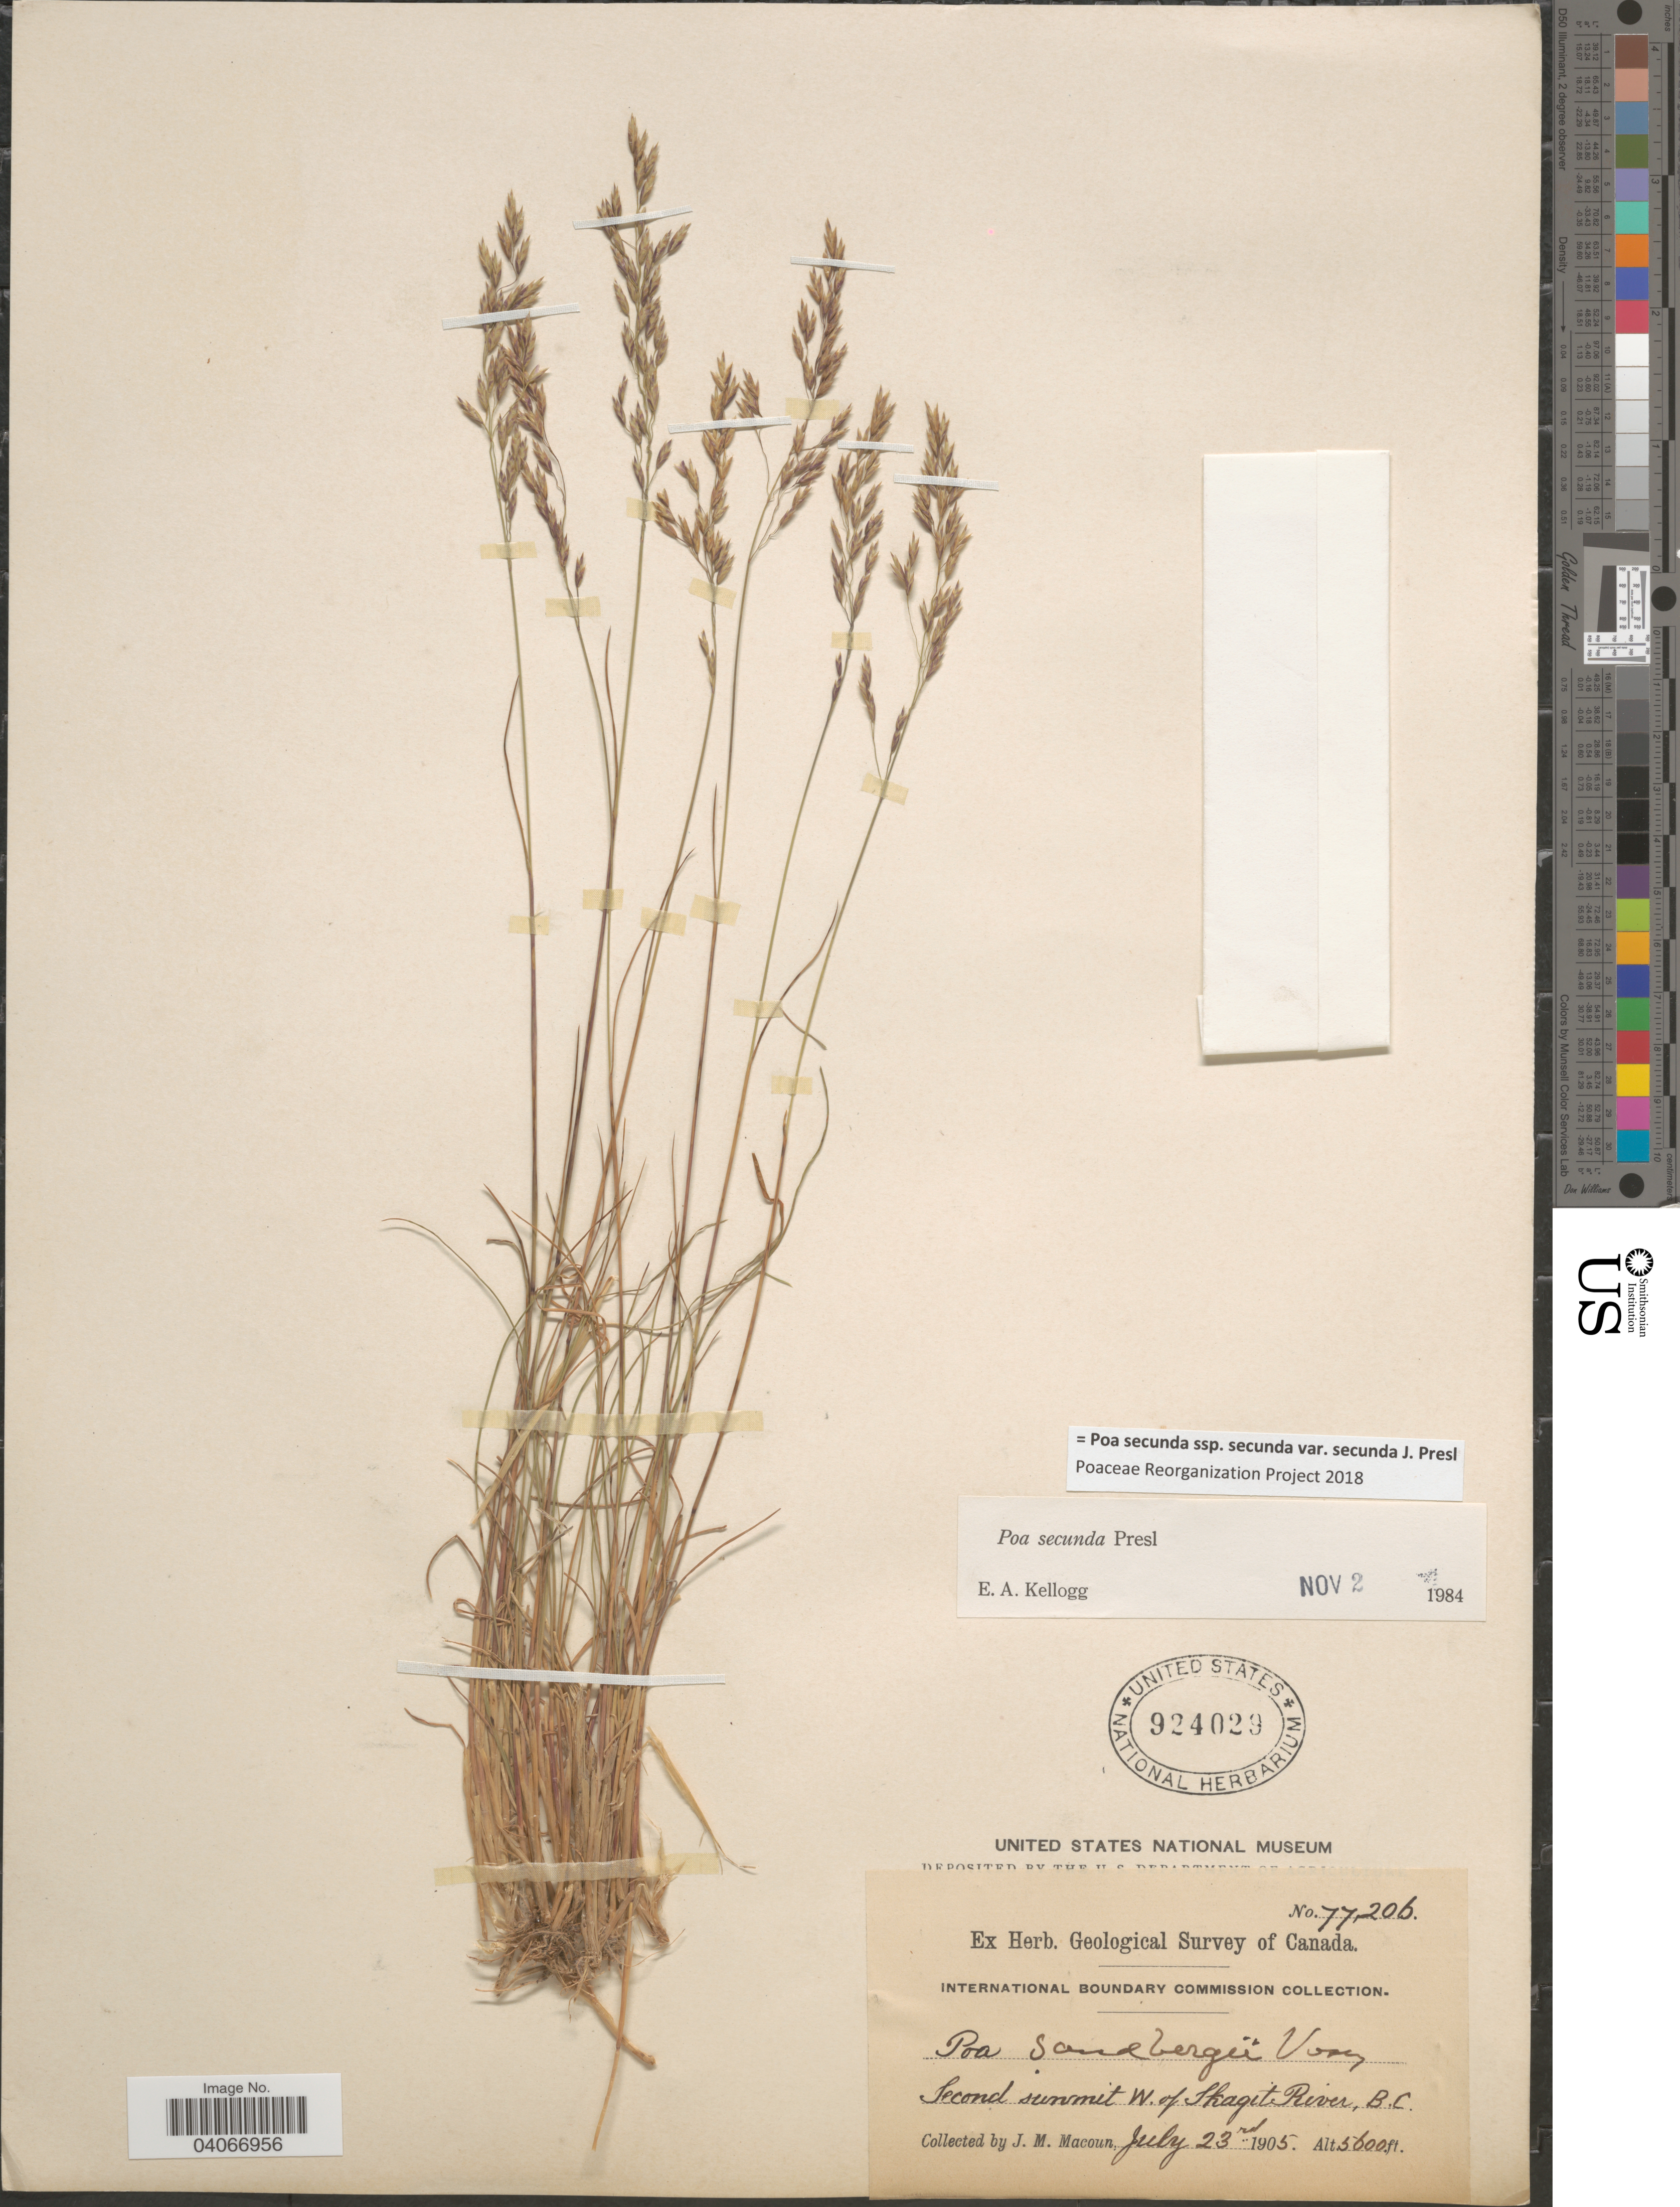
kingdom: Plantae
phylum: Tracheophyta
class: Liliopsida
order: Poales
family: Poaceae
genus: Poa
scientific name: Poa secunda subsp. secunda var. secunda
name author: J. Presl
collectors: J. M. Macoun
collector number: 77206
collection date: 1905-07-23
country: Canada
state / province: British Columbia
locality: Second summit W. of Skagit River. Herb. Geological Survey of Canada.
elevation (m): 1707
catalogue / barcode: US 924029